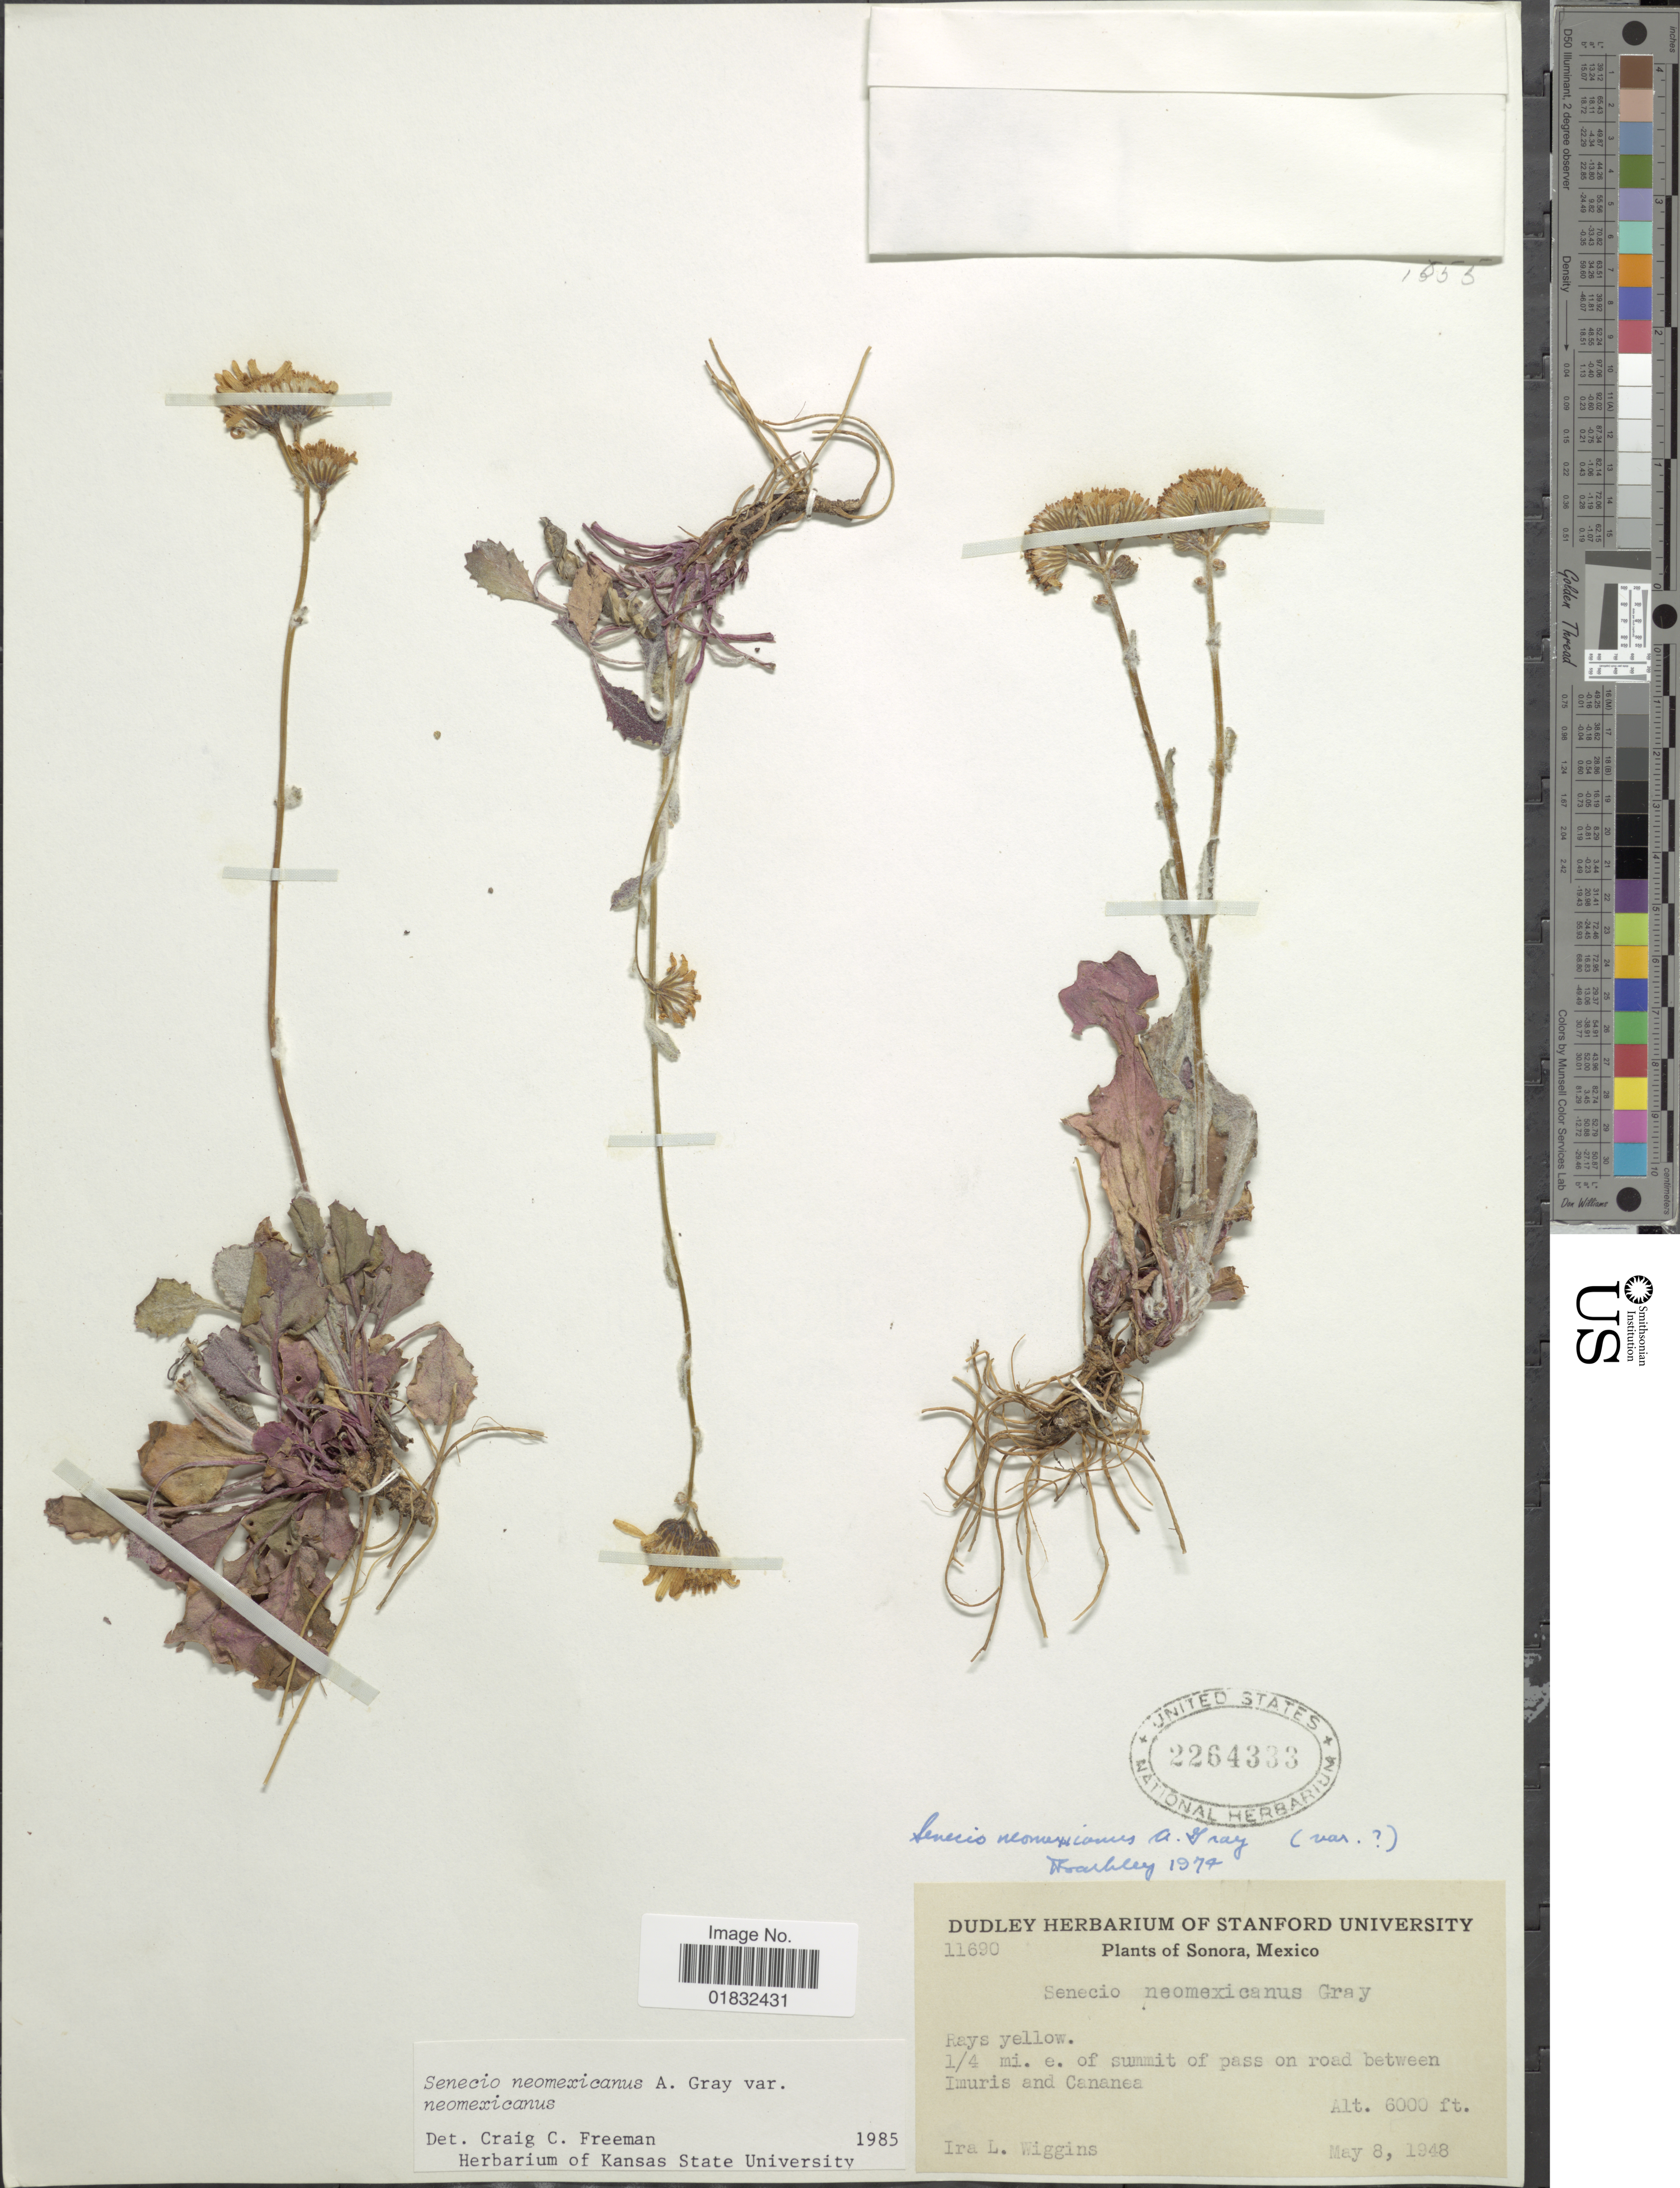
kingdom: Plantae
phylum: Tracheophyta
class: Magnoliopsida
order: Asterales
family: Asteraceae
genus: Packera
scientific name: Packera neomexicana var. neomexicana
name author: (A. Gray) W.A. Weber & Á. Löve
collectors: I. L. Wiggins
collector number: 11690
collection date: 1948-05-08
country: Mexico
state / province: Sonora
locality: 1/4 mi. e. of summit of pass on road between Imuris and Cananea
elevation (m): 1829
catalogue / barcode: US 2264333